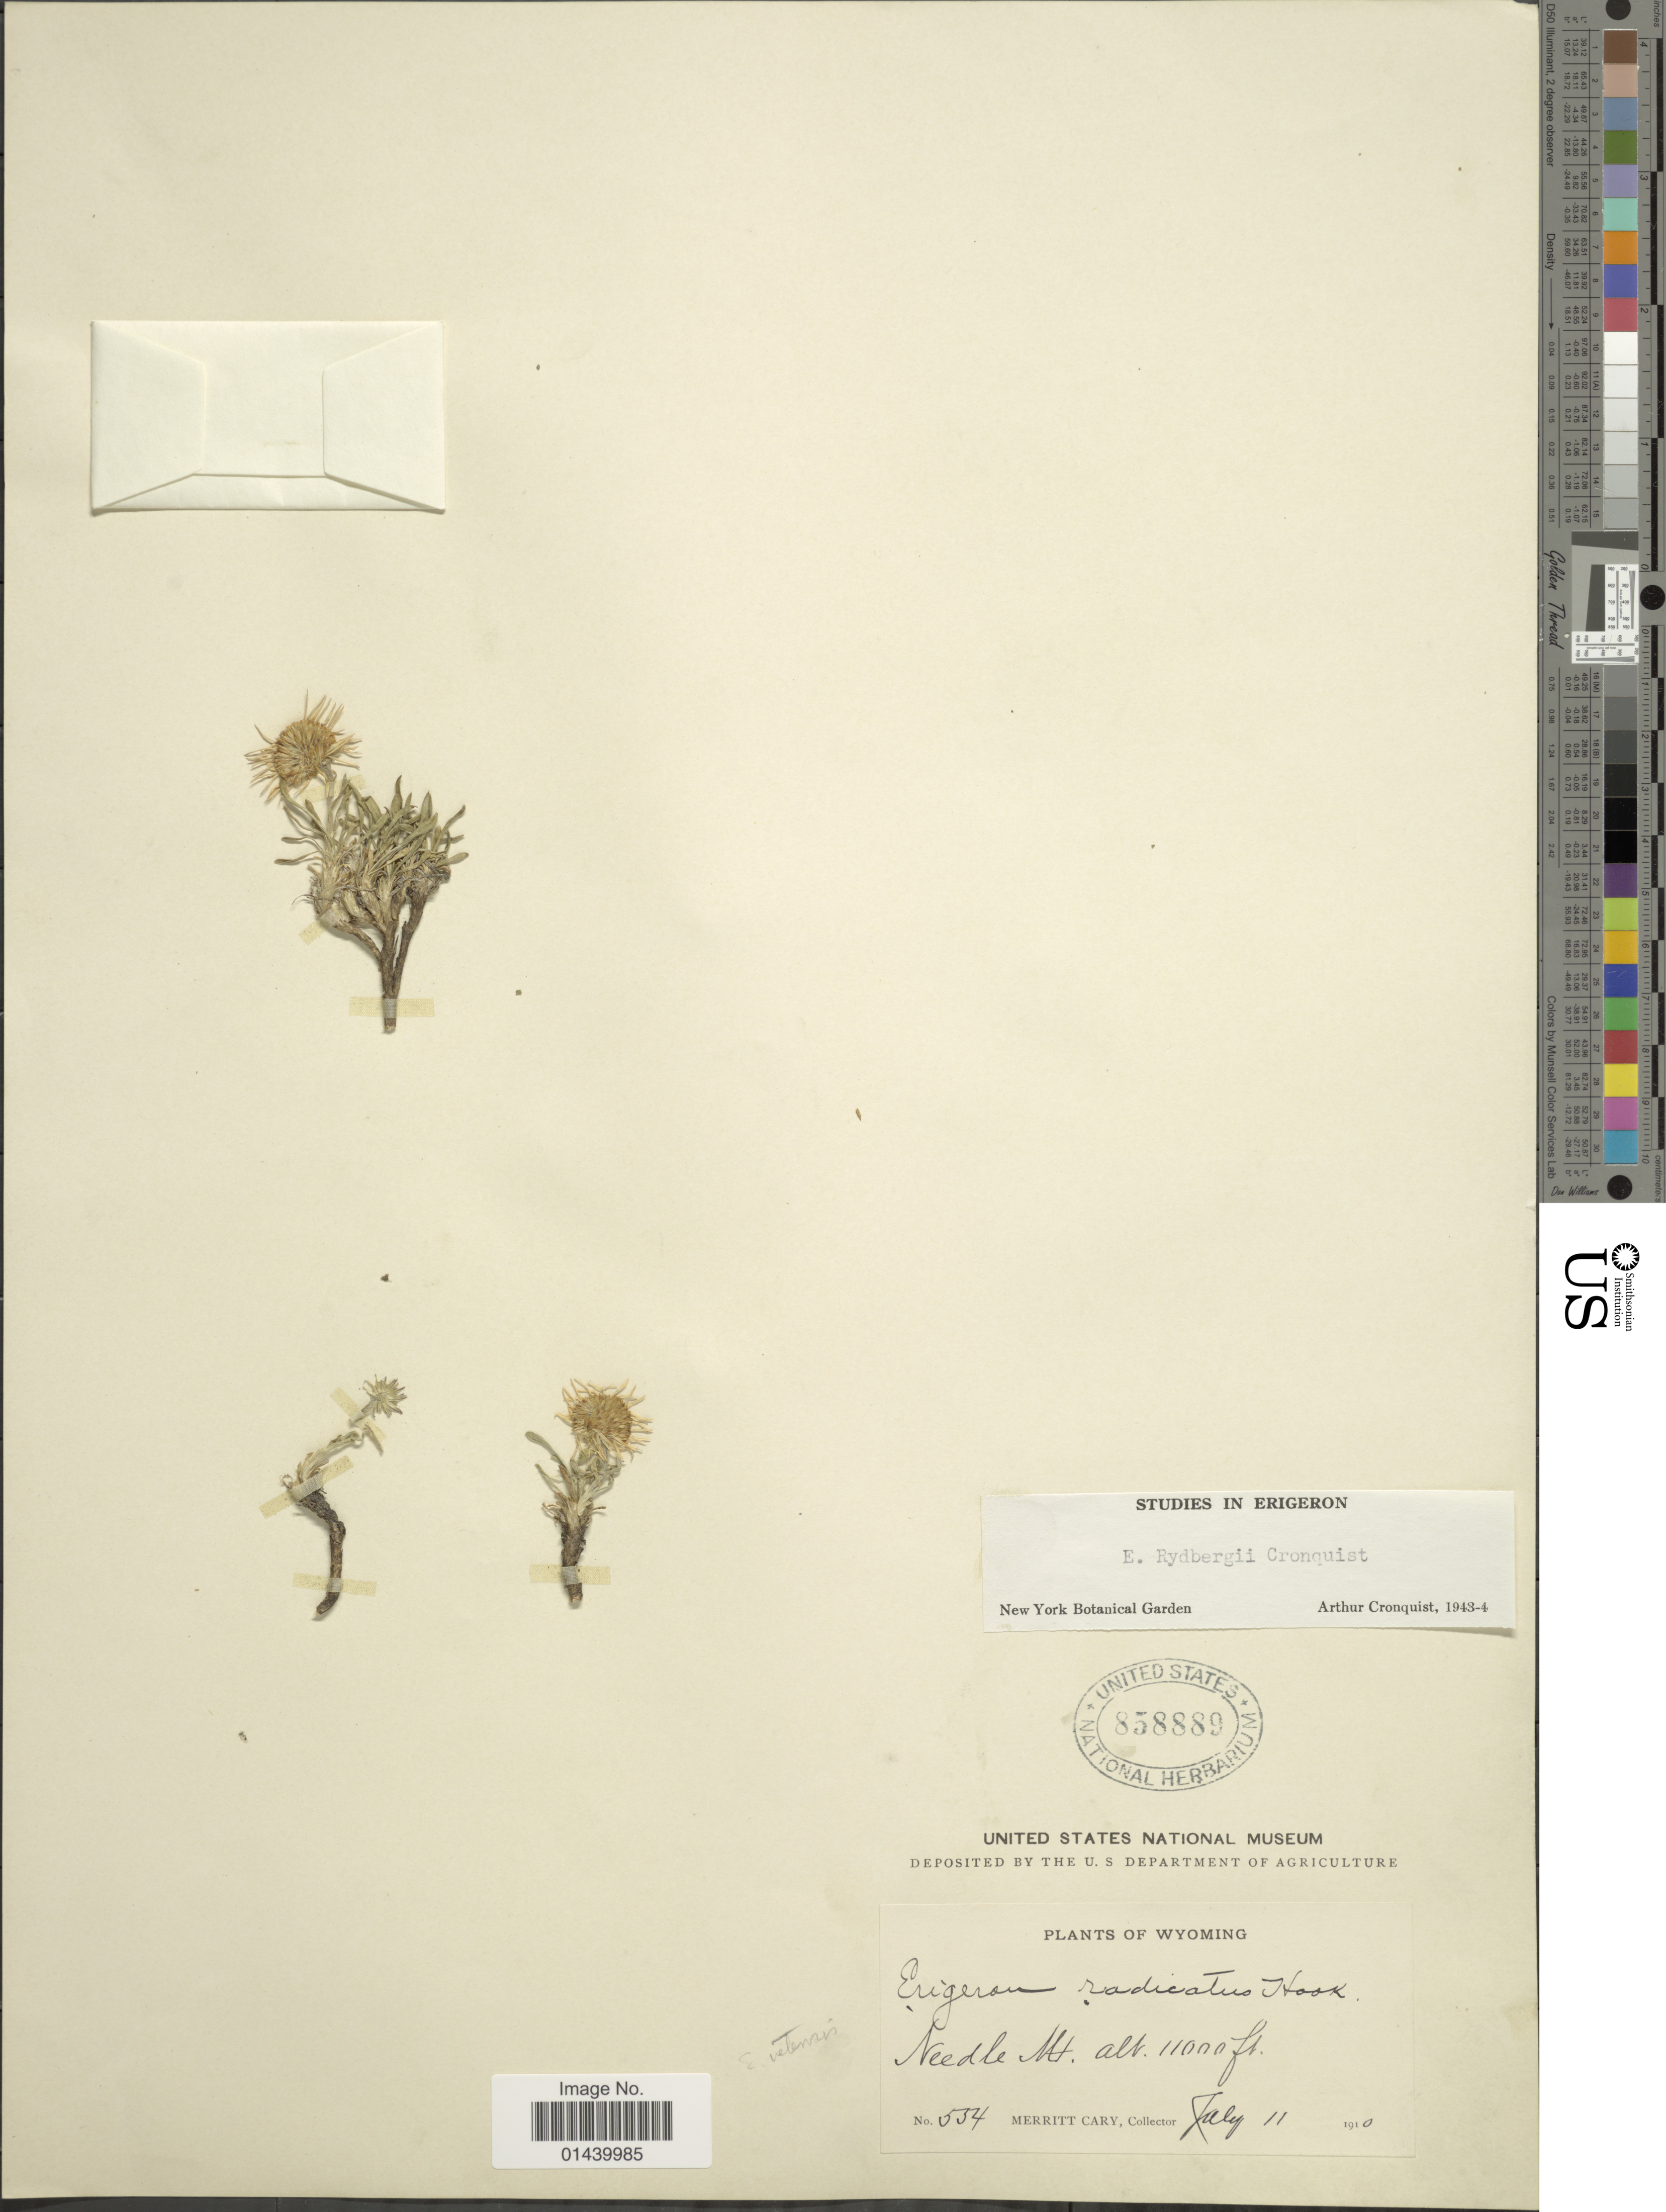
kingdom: Plantae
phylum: Tracheophyta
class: Magnoliopsida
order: Asterales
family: Asteraceae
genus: Erigeron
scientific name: Erigeron rydbergii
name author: Cronq.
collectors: M. Cary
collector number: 554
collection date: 1910-07-11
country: United States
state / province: Wyoming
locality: Needle Mt.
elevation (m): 3353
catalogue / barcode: US 858889